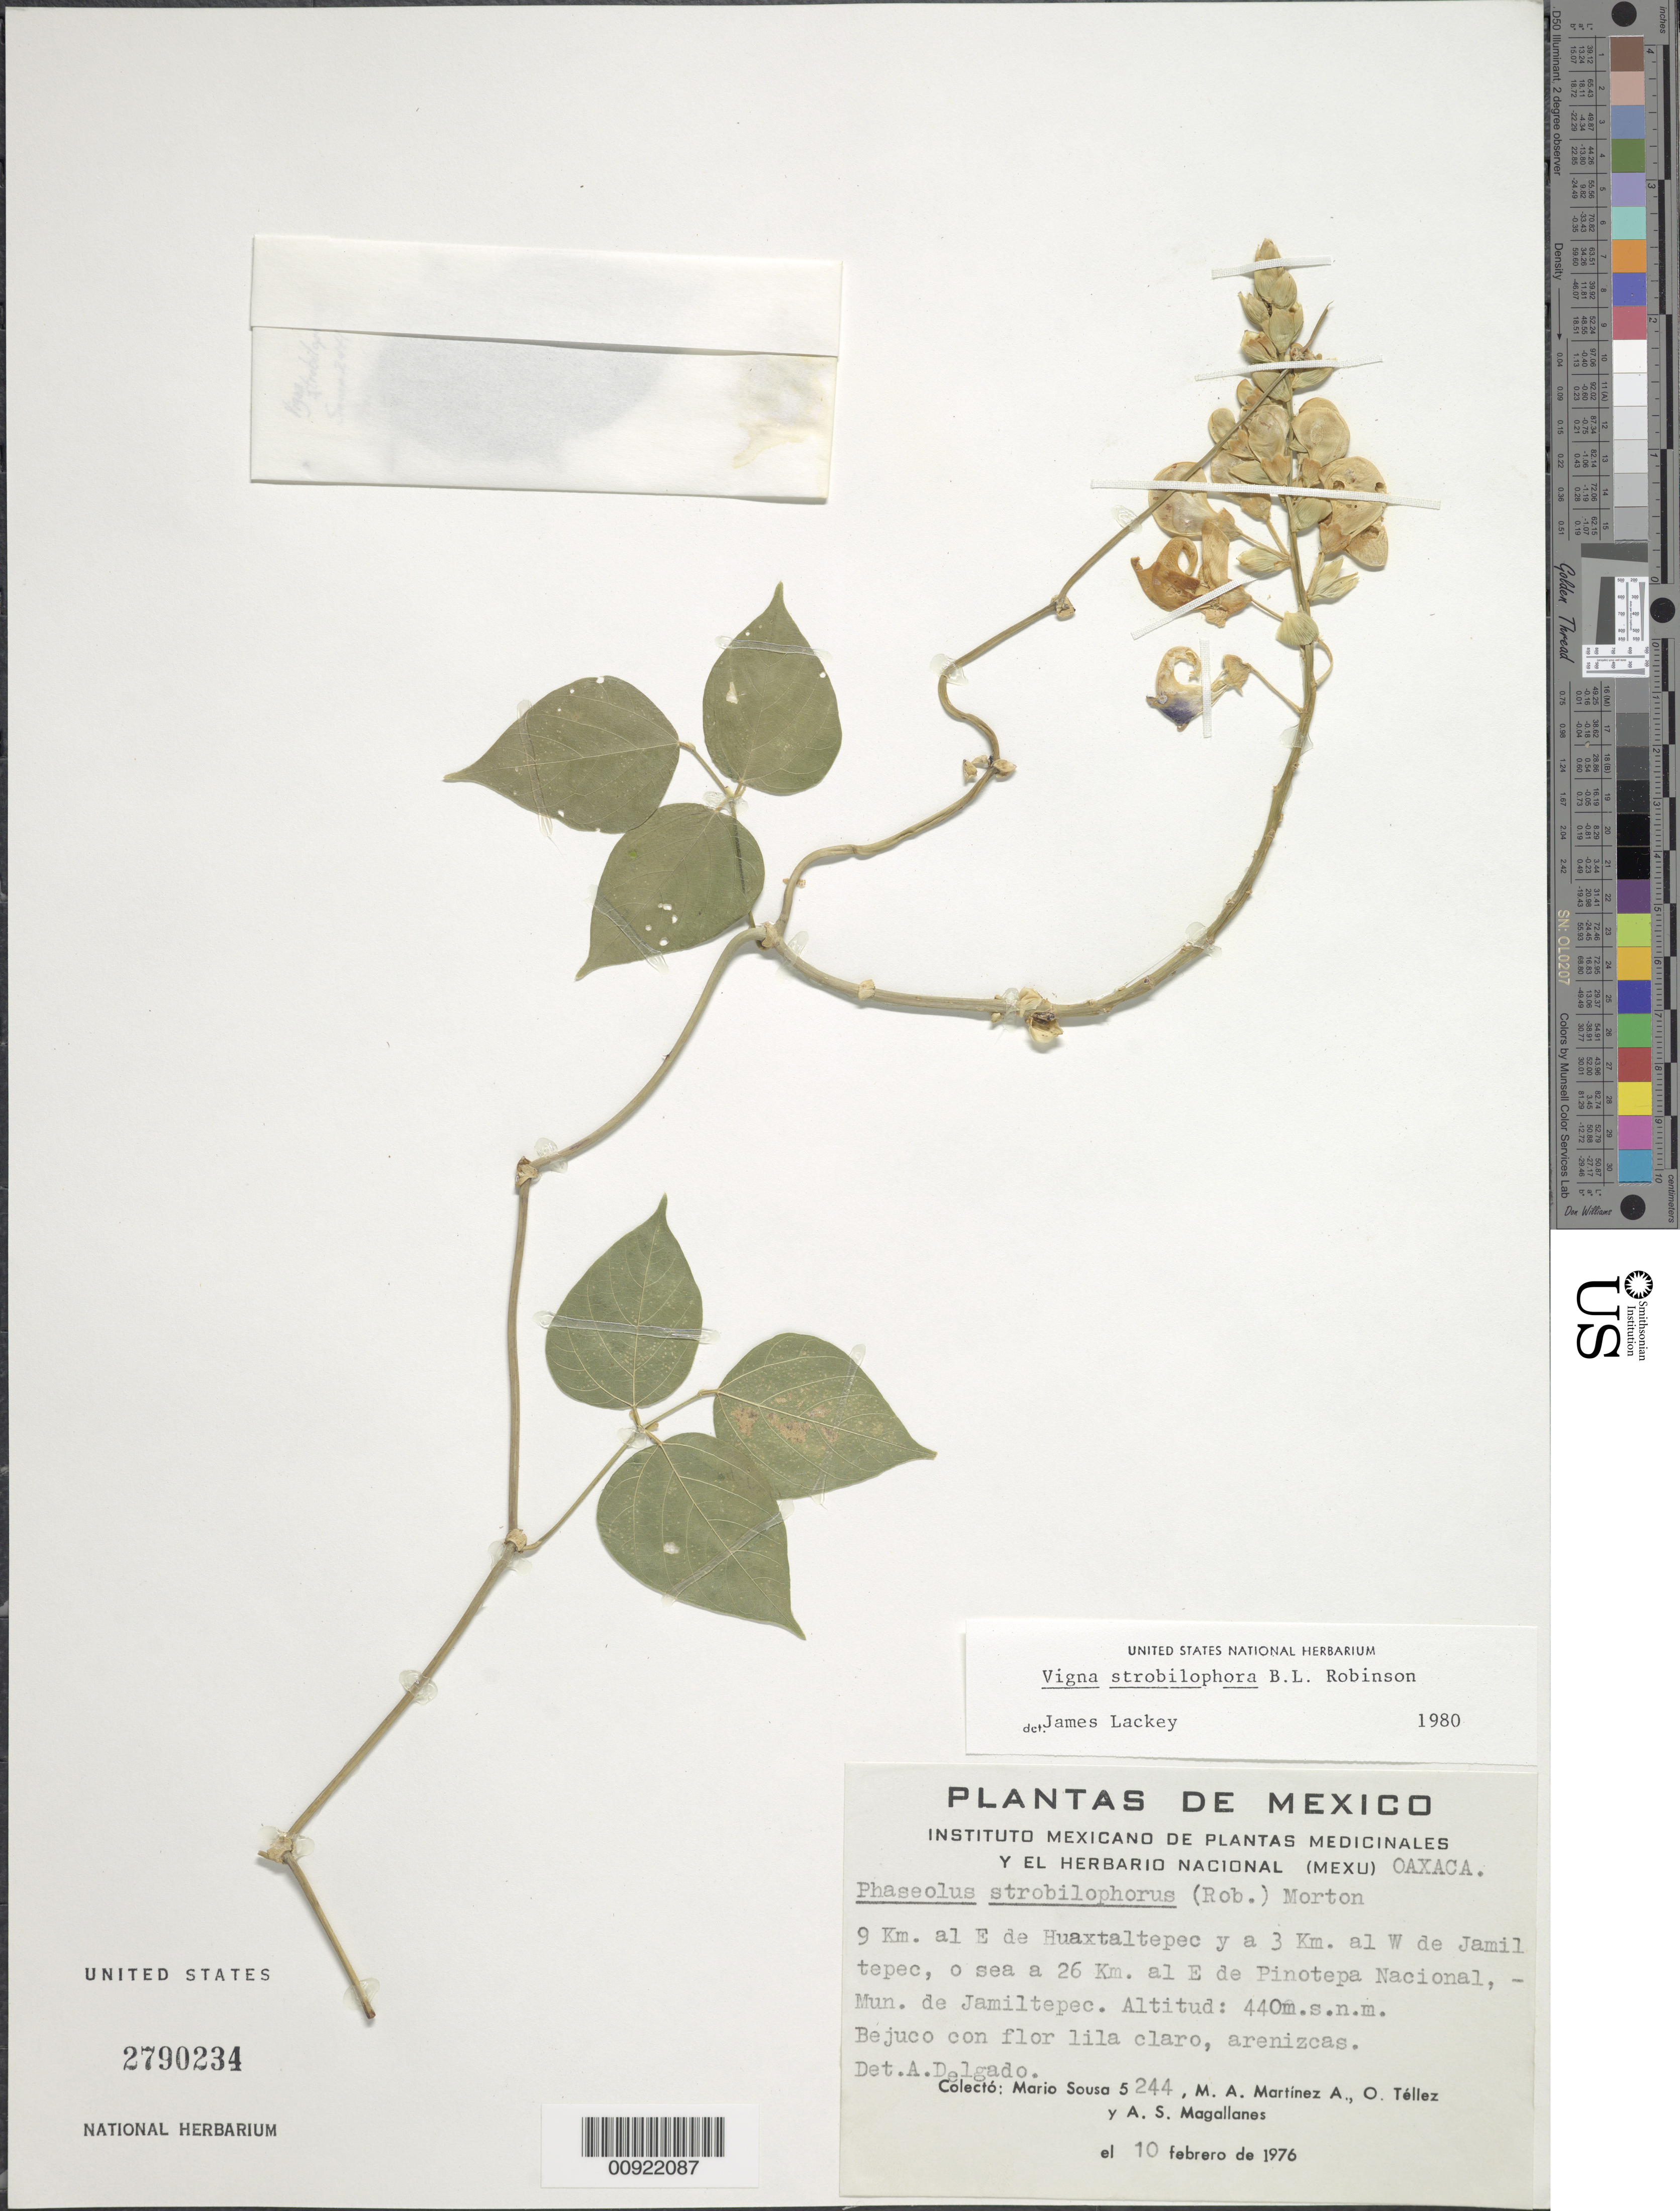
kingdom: Plantae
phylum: Tracheophyta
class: Magnoliopsida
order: Fabales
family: Fabaceae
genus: Ramirezella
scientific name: Ramirezella strobilophora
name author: (B.L. Rob.) Rose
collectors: M. Sousa S., M. A. Martínez Alfaro, O. Téllez V. & A. Magallanes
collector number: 5244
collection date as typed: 10 Feb 1976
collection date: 1976-02-10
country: Mexico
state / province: Oaxaca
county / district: Jamiltepec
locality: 9 km al E de Huaxtaltepec y a 3 km al W de Jamiltepec, o sea a 26 km. al E de Pinotepa Nacional. Mun. de Jamiltepec, Oaxaca.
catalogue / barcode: US 2790234